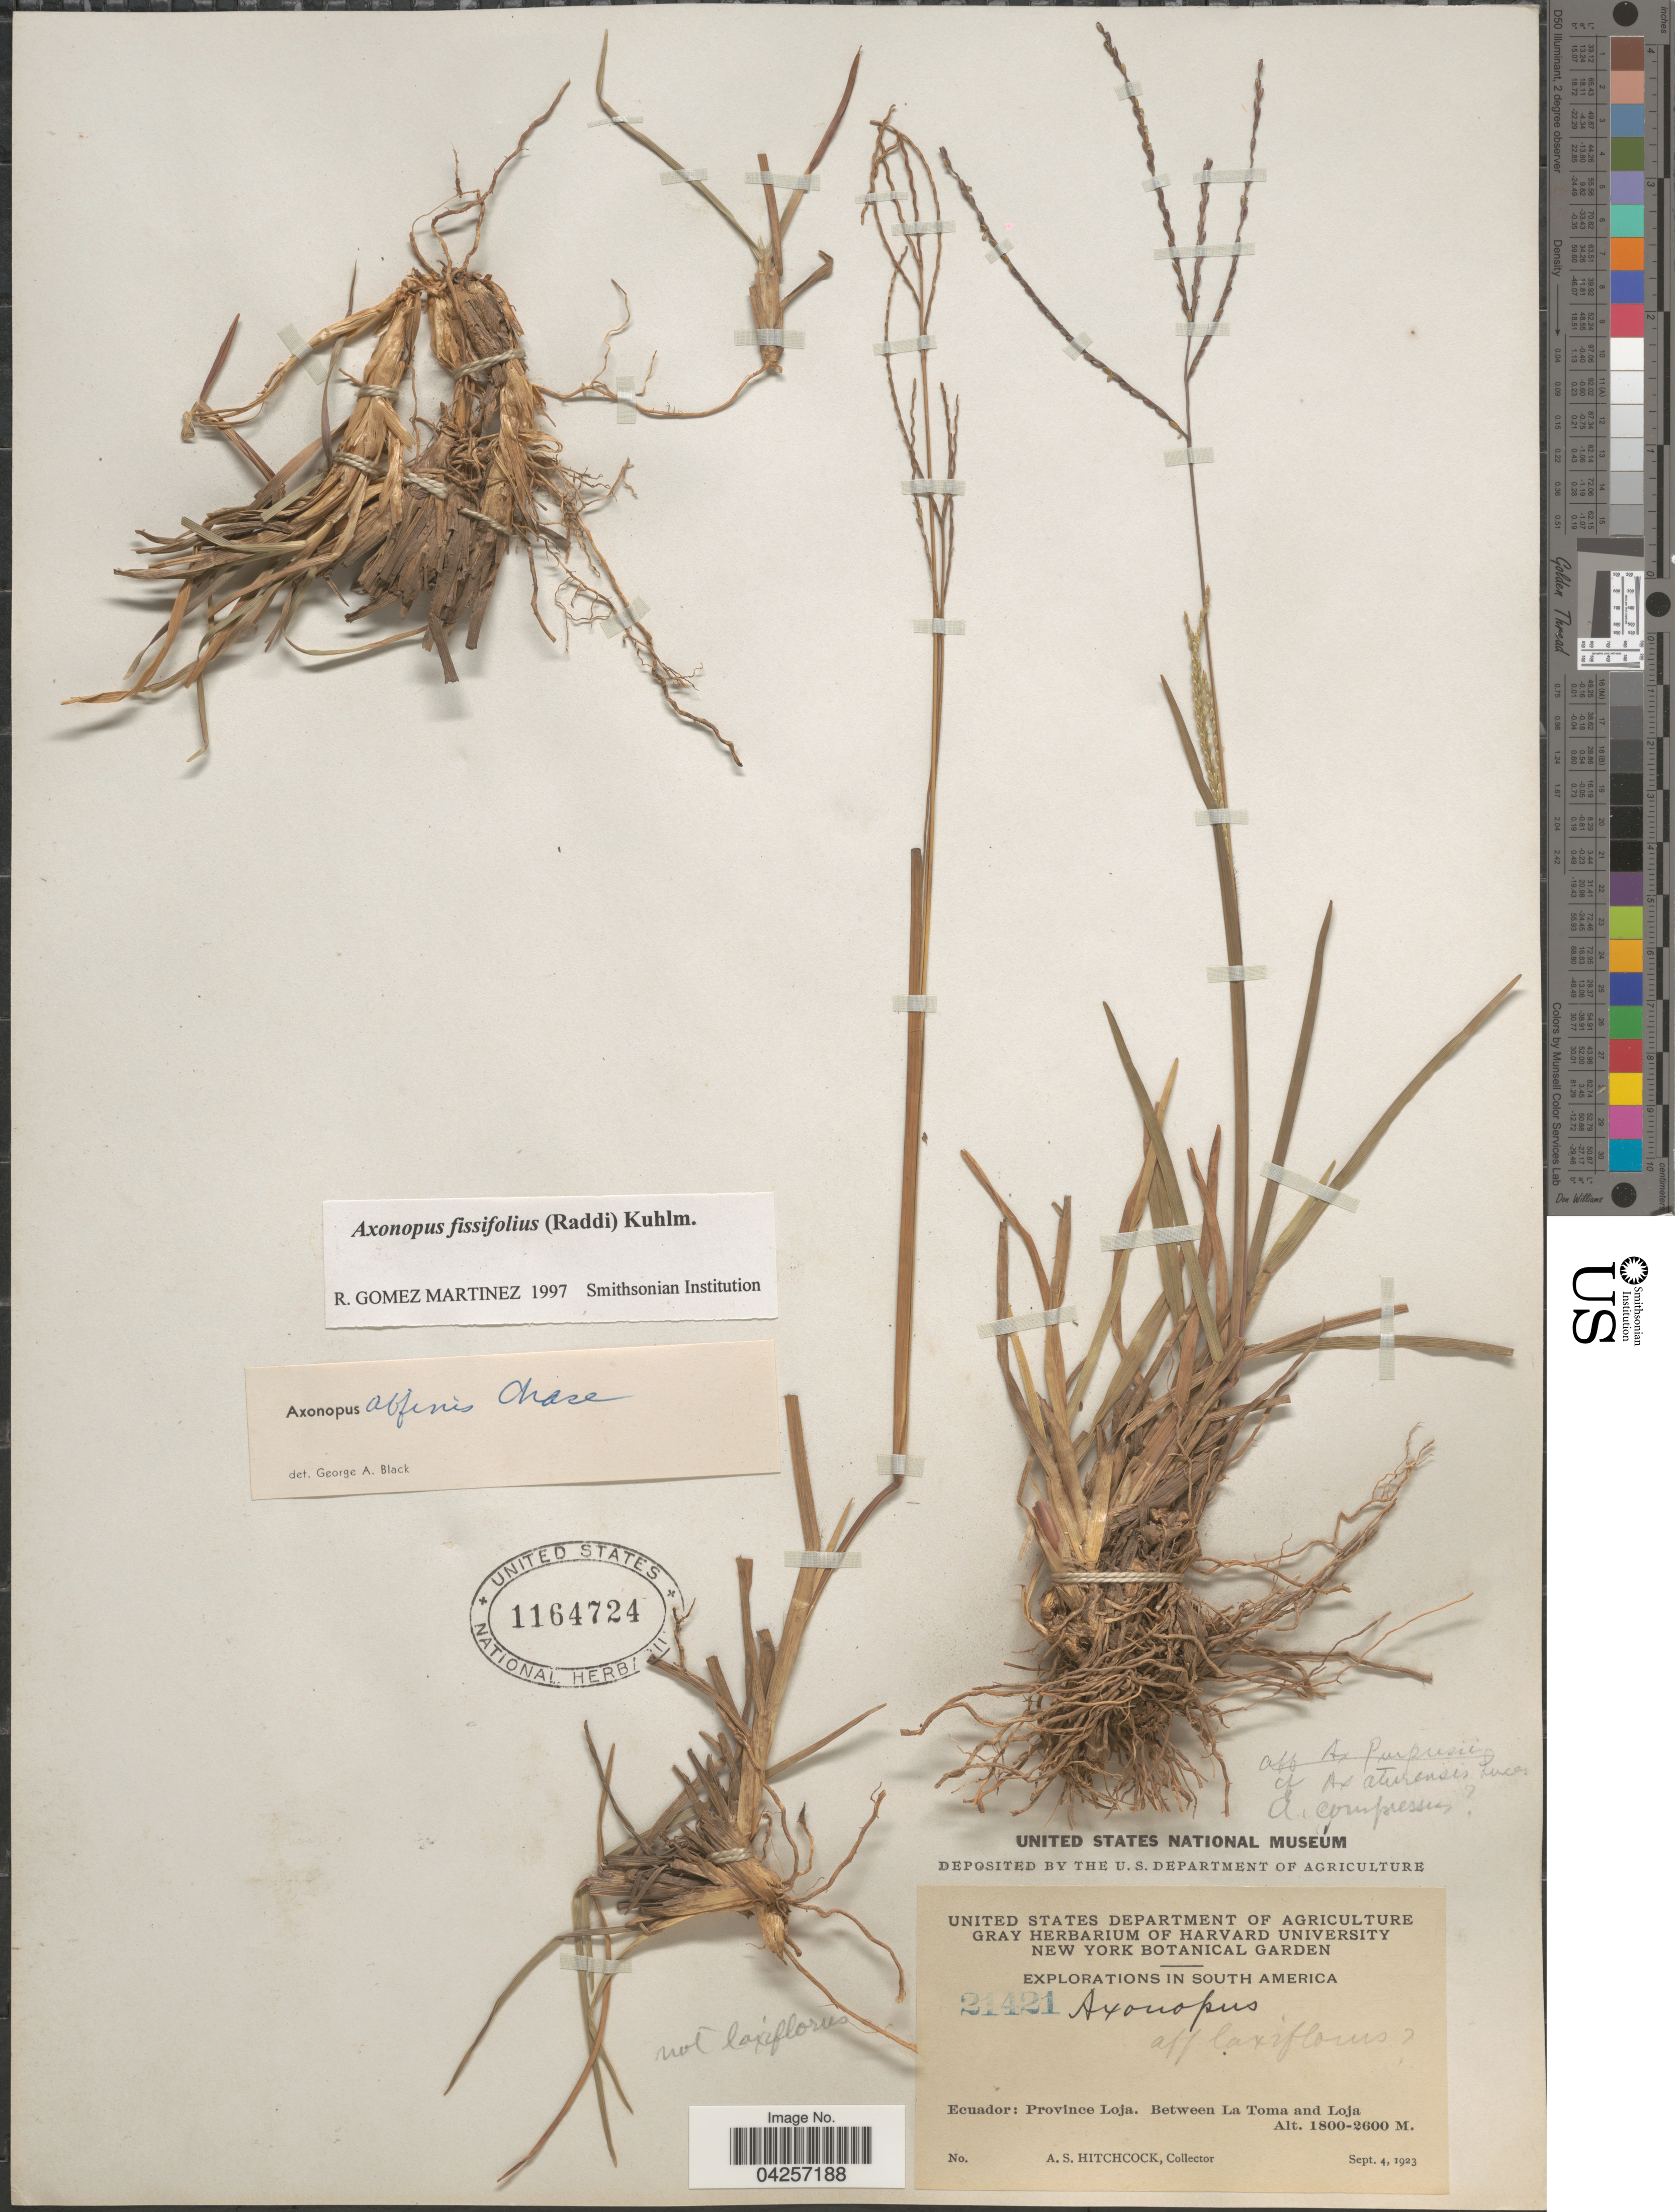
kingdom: Plantae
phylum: Tracheophyta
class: Liliopsida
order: Poales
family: Poaceae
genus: Axonopus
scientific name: Axonopus fissifolius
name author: (Raddi) Kuhlm.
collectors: A. S. Hitchcock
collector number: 21421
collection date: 1923-09-04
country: Ecuador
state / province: Loja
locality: Between La Toma and Loja.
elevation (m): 1800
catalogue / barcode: US 1164724